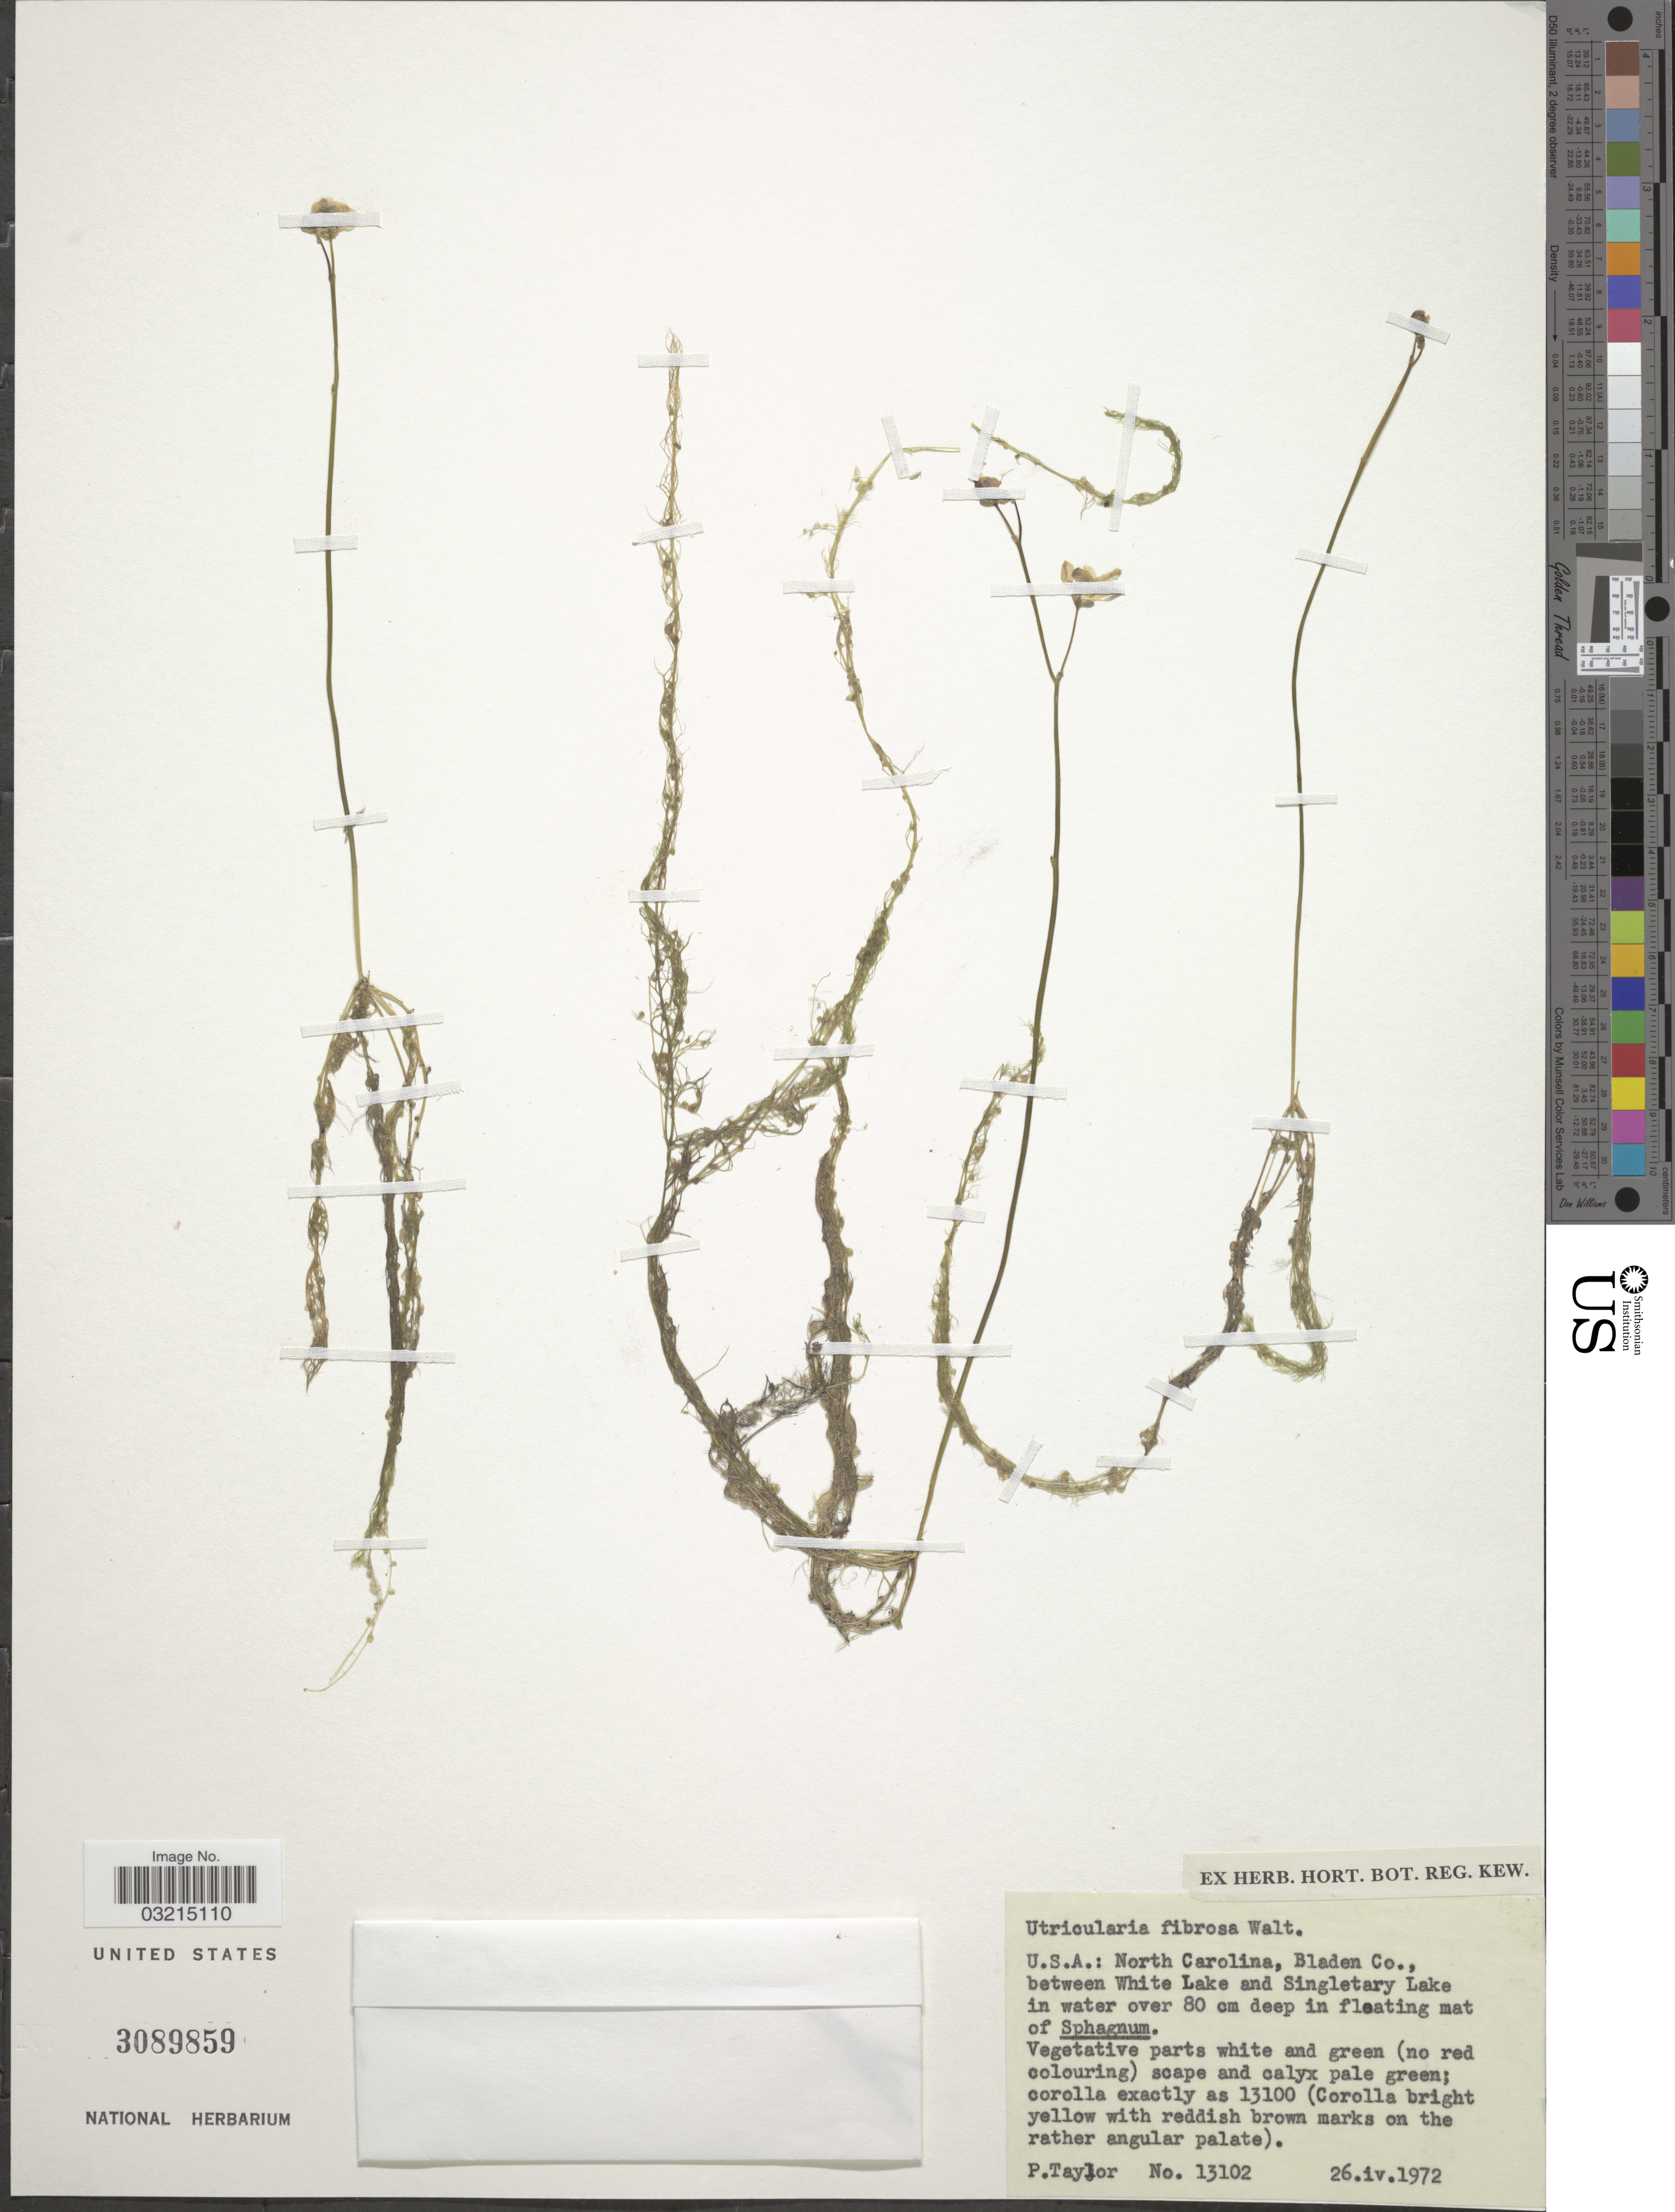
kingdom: Plantae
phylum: Tracheophyta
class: Magnoliopsida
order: Lamiales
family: Lentibulariaceae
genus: Utricularia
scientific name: Utricularia gibba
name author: L.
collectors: P. Taylor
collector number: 13102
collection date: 1972-04-26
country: United States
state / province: North Carolina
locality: Bladen Co., between White Lake and Singletary Lake.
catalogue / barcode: US 3089859